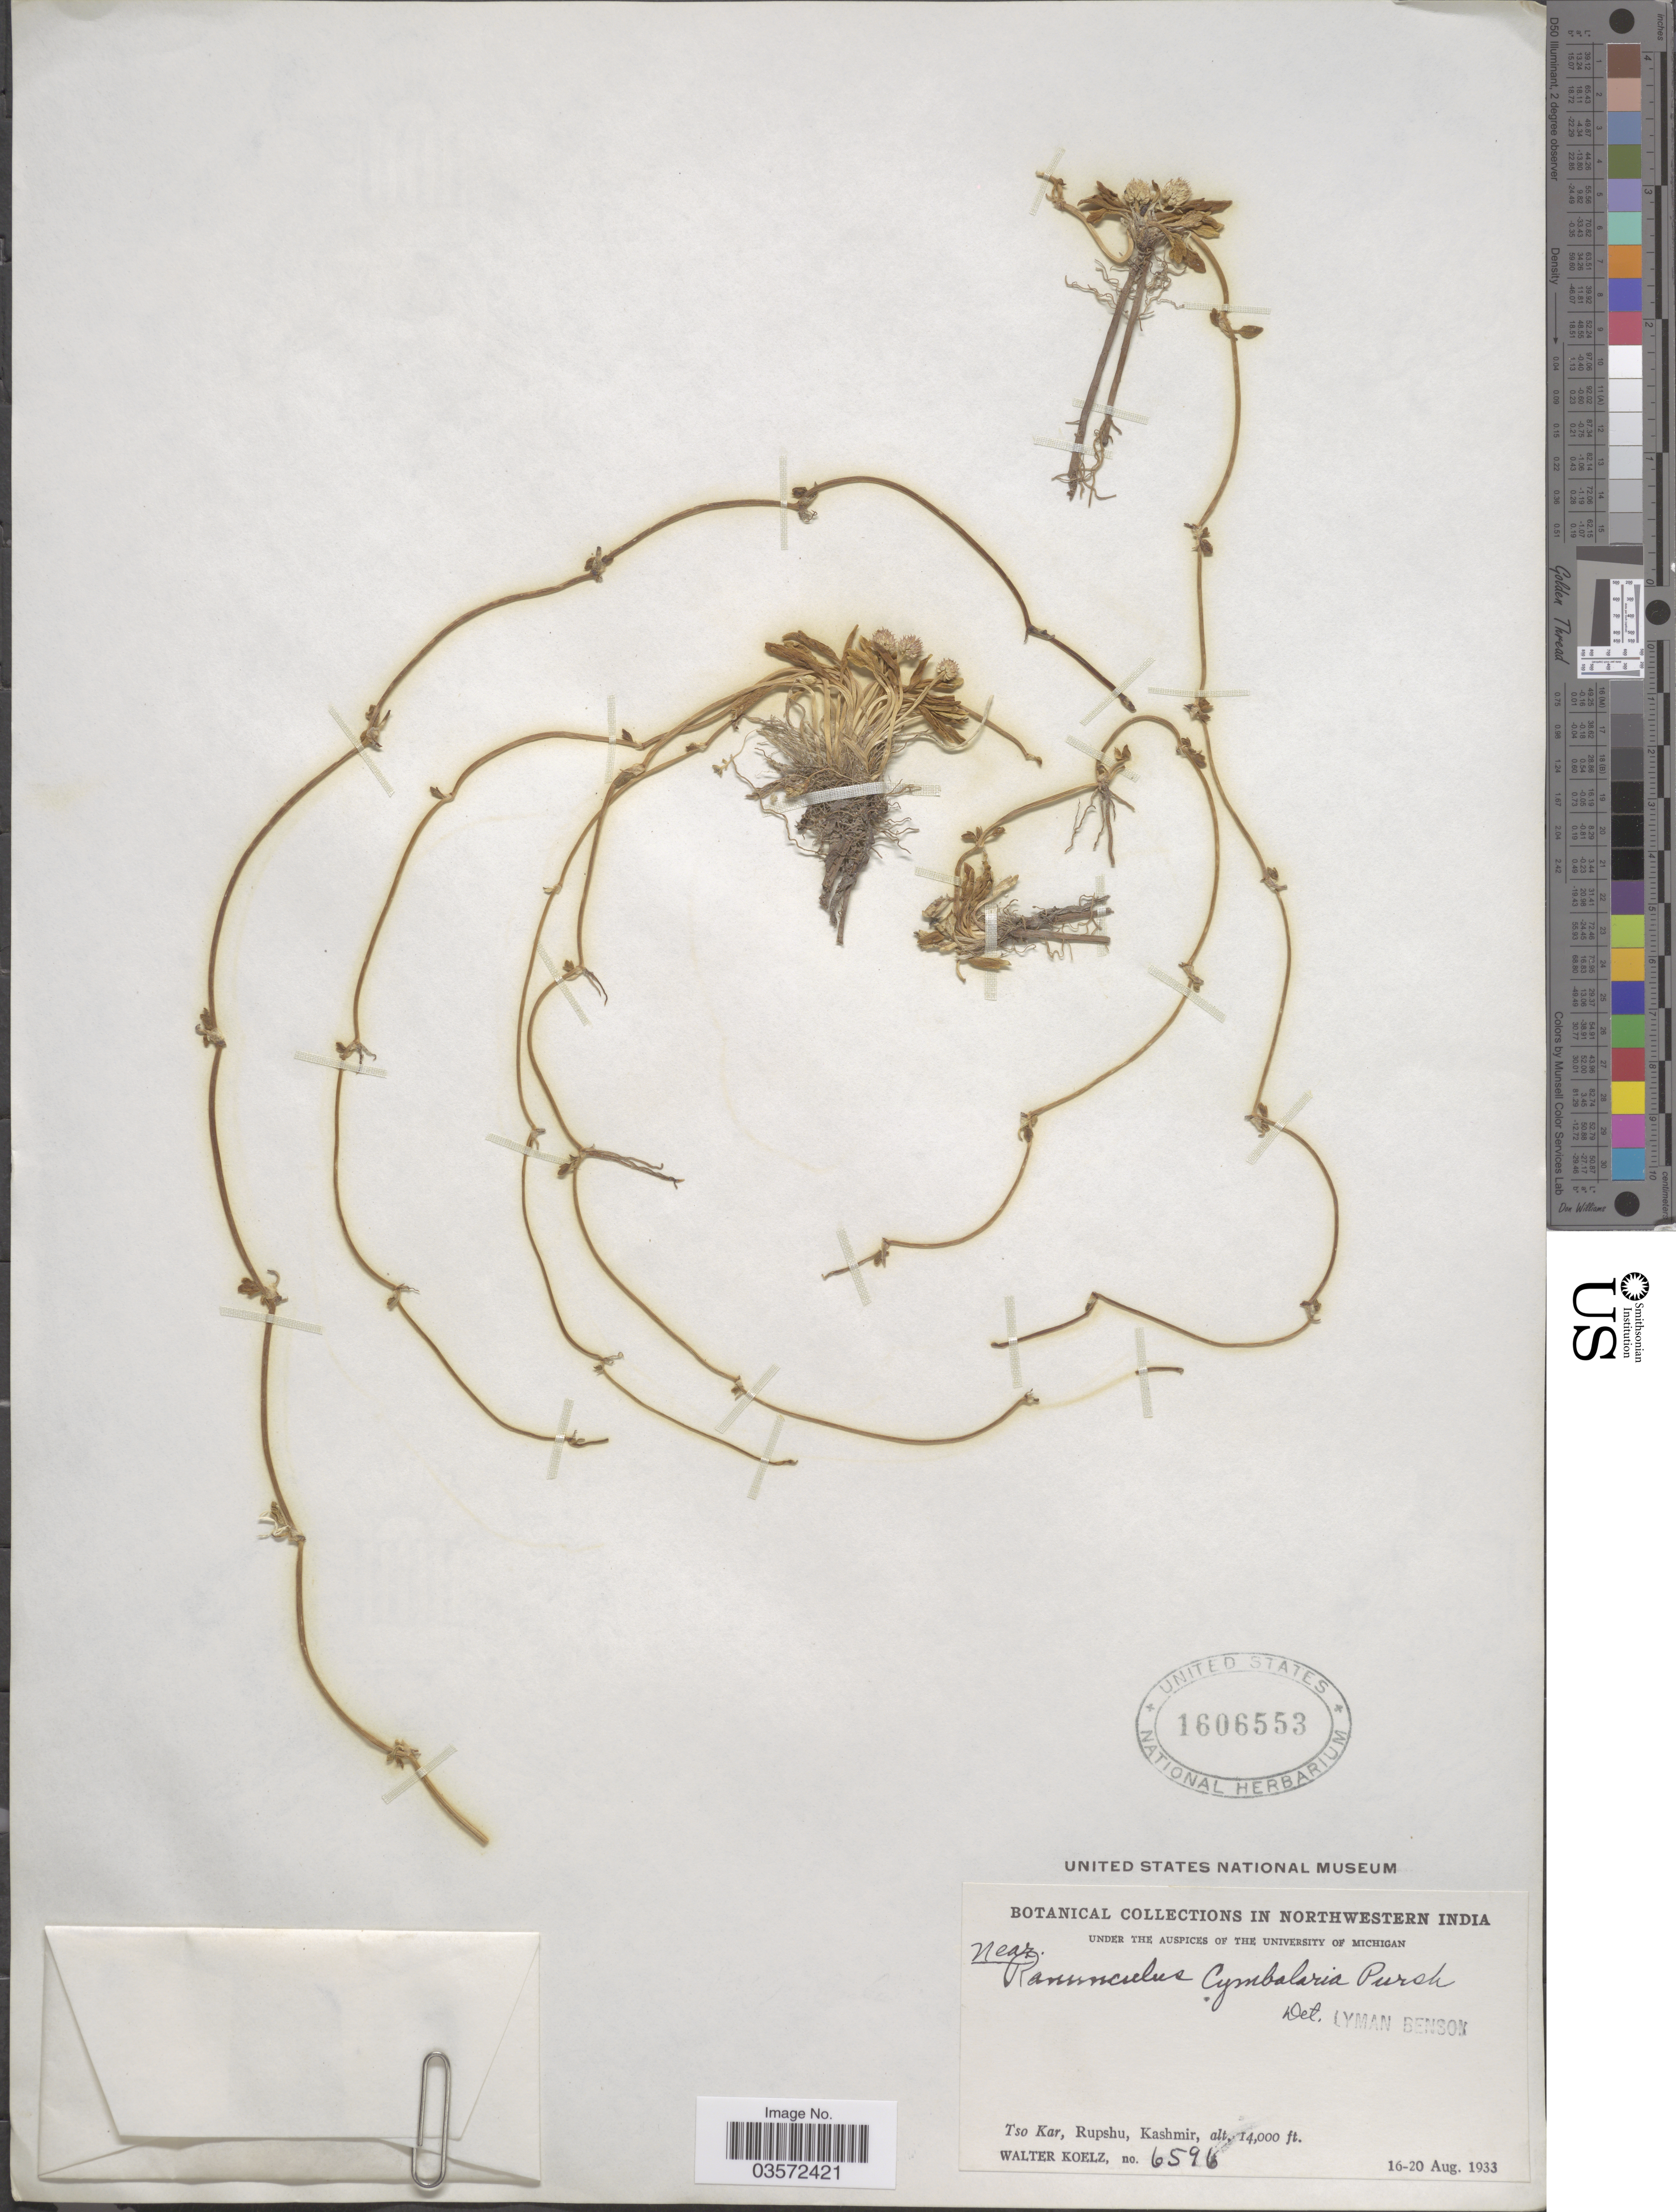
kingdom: Plantae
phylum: Tracheophyta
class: Magnoliopsida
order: Ranunculales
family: Ranunculaceae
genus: Halerpestes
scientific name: Halerpestes cymbalaria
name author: (Pursh) Greene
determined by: Strong, M. T., (US), Smithsonian Institution - National Museum of Natural History (UNITED STATES)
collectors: W. N. Koelz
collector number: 6596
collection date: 1933-08-16/1933-08-20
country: India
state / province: Jammu and Kashmir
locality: Northwestern India. Tso Kar, Rupshu, Kashmir.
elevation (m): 4267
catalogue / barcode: US 1606553